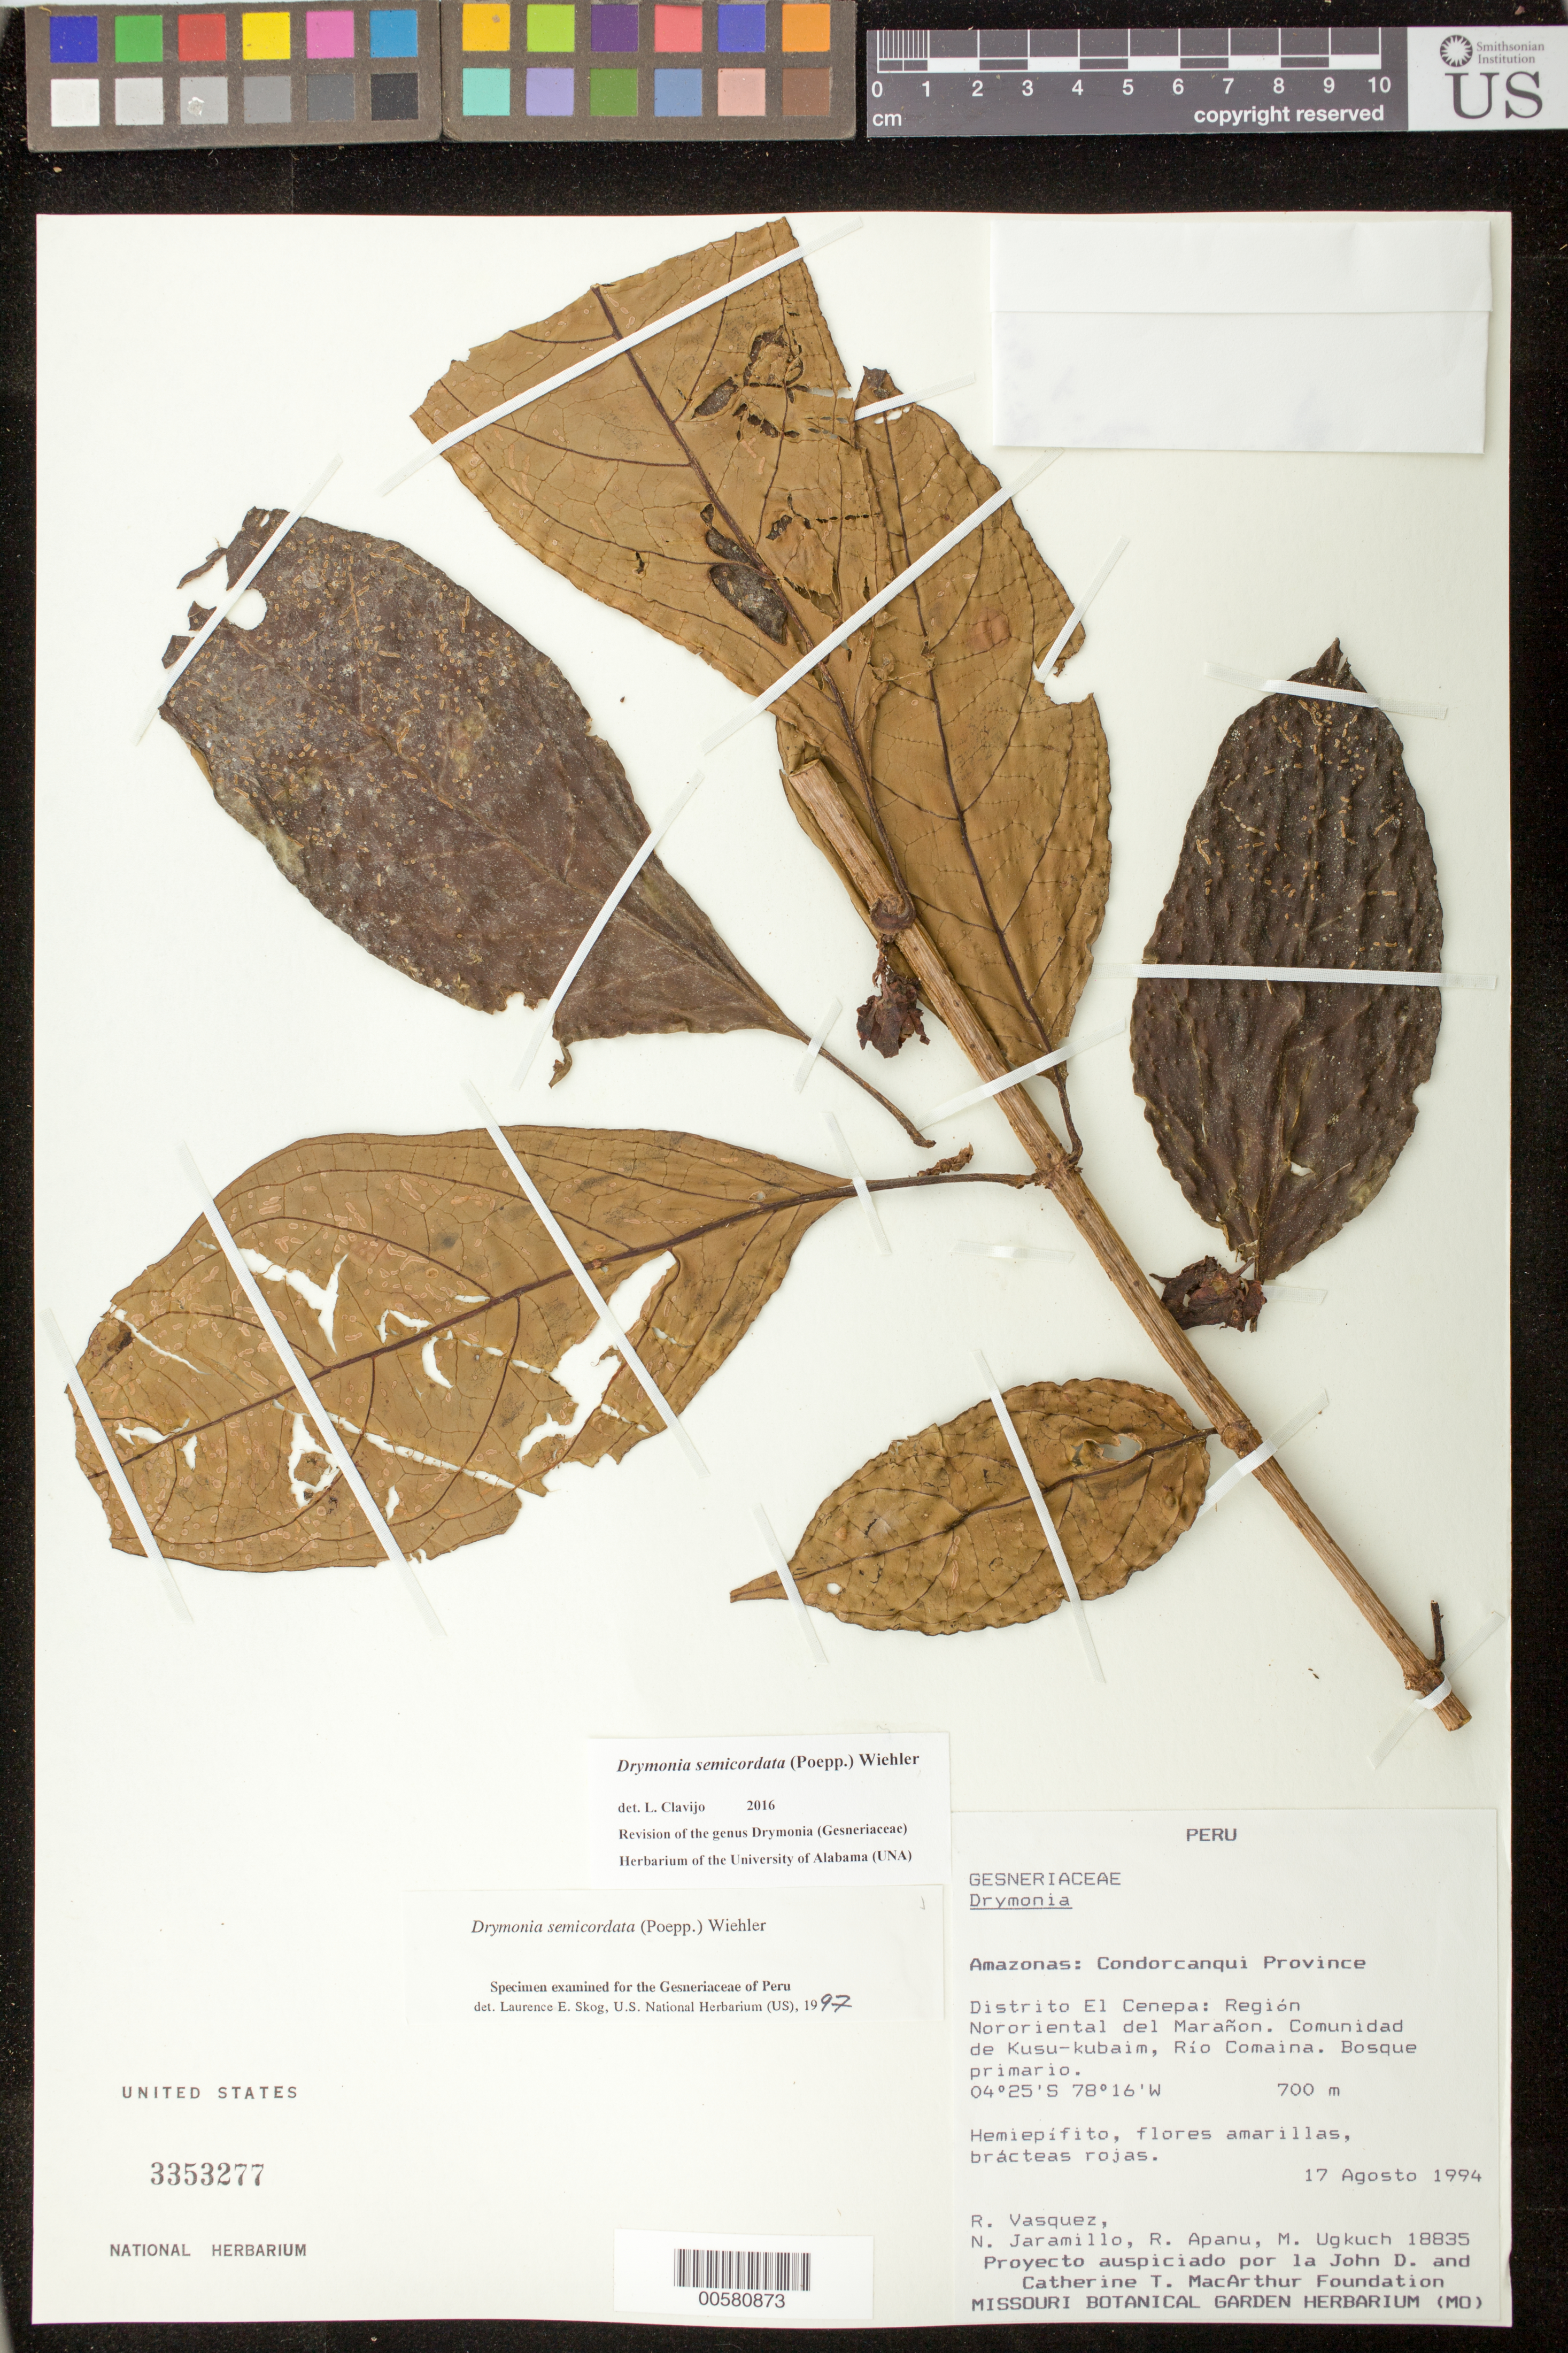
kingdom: Plantae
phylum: Tracheophyta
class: Magnoliopsida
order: Lamiales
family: Gesneriaceae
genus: Drymonia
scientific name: Drymonia semicordata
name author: (Poepp.) Wiehler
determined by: Skog, Laurence E.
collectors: R. Vásquez, N. Jaramillo, R. Apanu & M. Ugkuch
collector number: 18835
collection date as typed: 17 Aug 1994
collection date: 1994-08-17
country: Peru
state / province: Amazonas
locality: Prov. Condorcanqui, dtto. El Cenepa: región nororiental del Marañon, comunidad de Kusu-kubaim, Río Comaina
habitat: Bosque primario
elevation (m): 700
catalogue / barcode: US 3353277